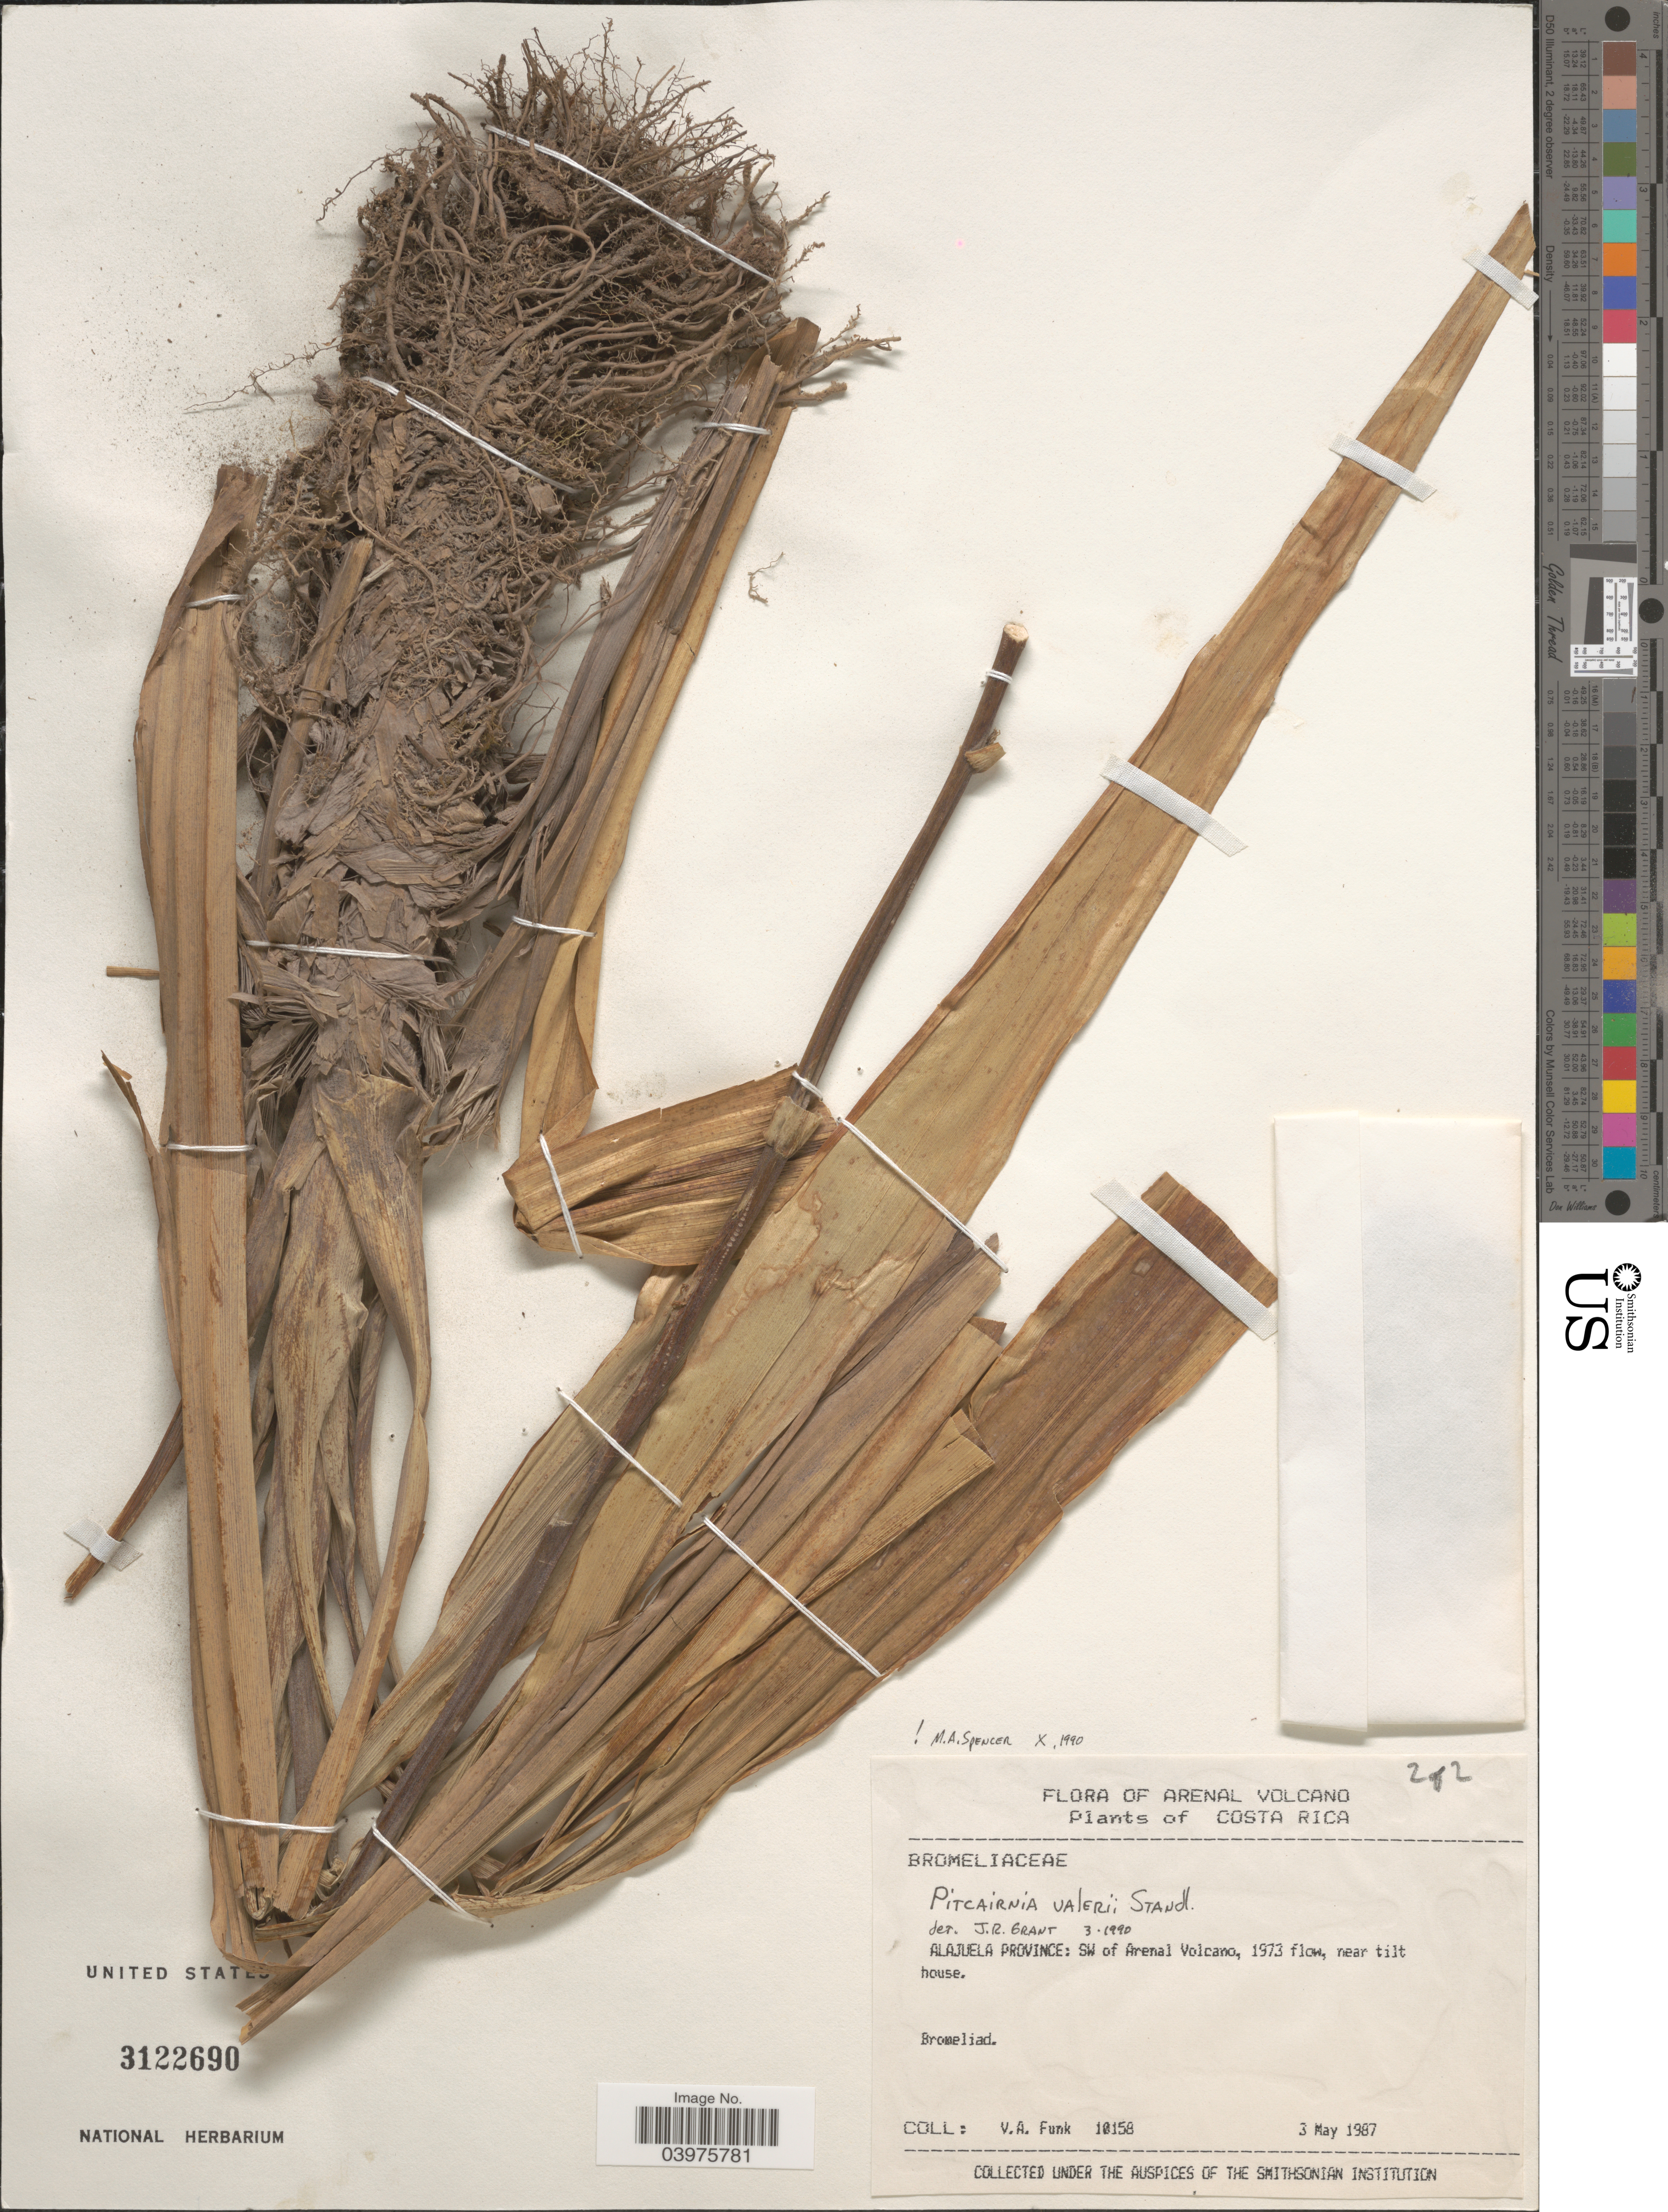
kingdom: Plantae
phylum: Tracheophyta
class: Liliopsida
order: Poales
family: Bromeliaceae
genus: Pitcairnia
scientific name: Pitcairnia valerii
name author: Standl.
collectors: V. Funk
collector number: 10158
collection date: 1987-05-03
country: Costa Rica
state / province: Alajuela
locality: Arenal Volcano. SW of Arenal Volcano,1973 flow, near tilt house.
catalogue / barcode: US 3122690